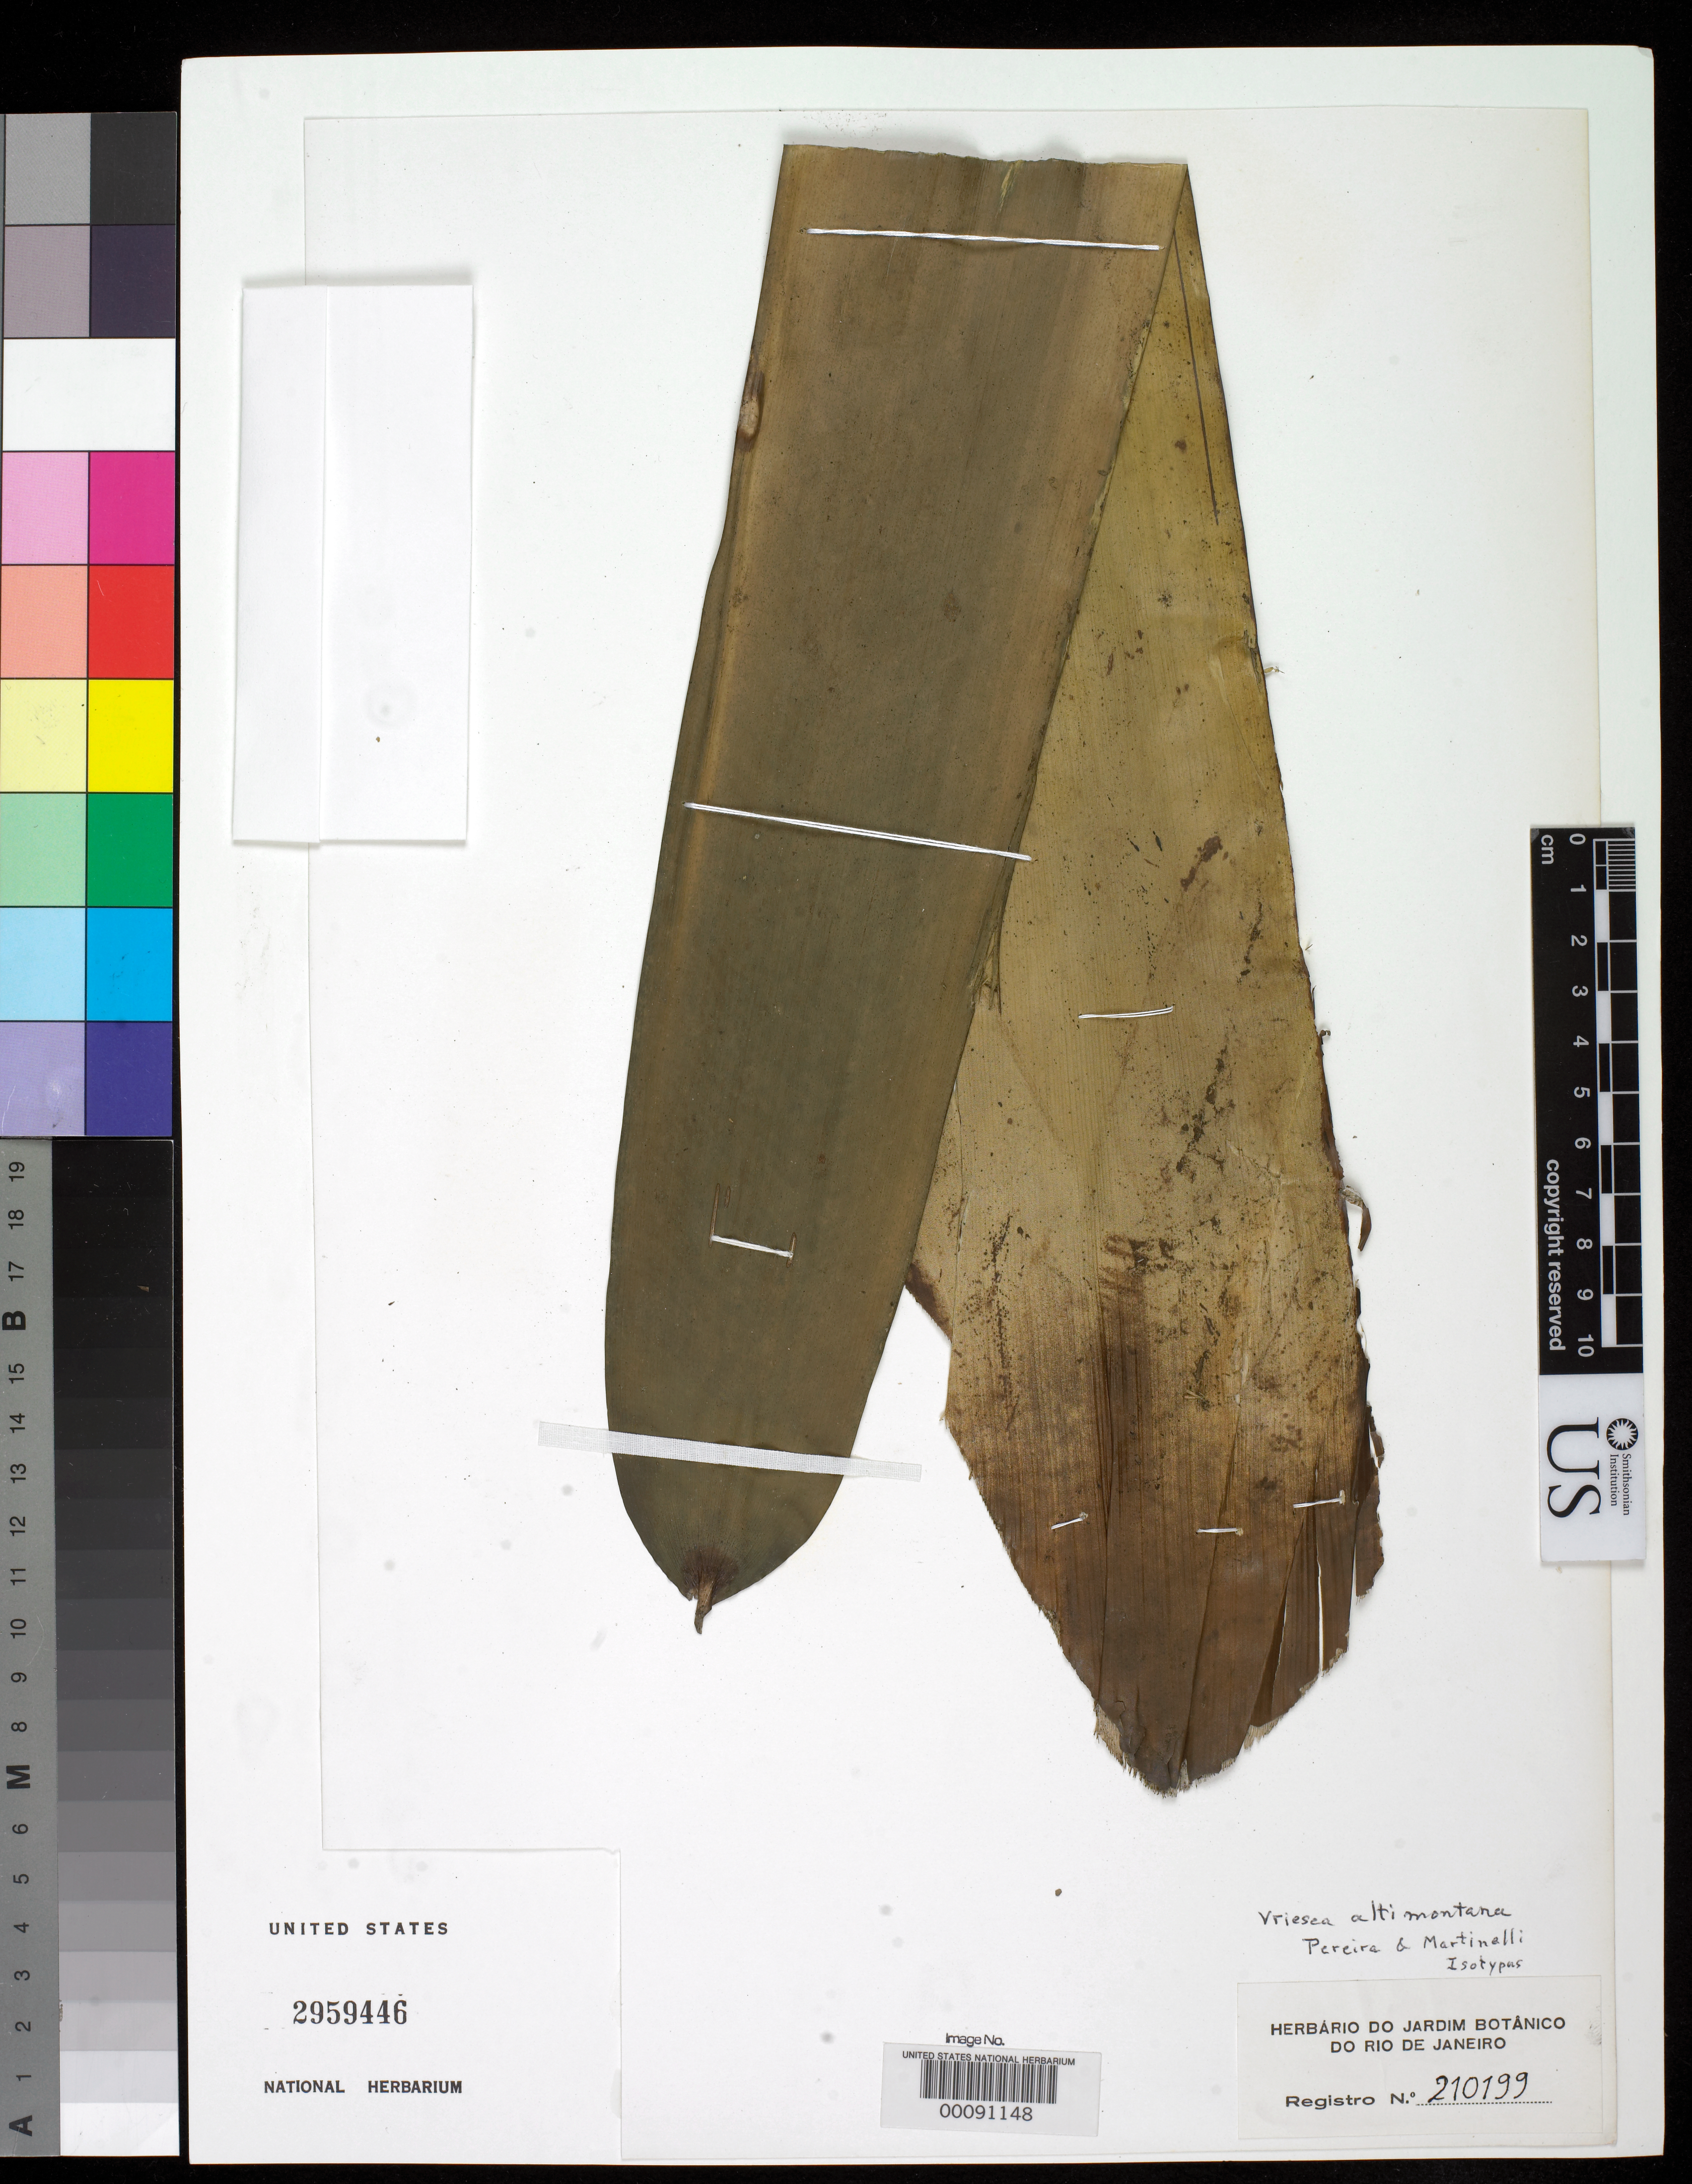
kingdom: Plantae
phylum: Tracheophyta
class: Liliopsida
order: Poales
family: Bromeliaceae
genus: Vriesea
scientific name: Vriesea altimontana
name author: E. Pereira & Martinelli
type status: Isotype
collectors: G. Martinelli & C. Farney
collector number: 8747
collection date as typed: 16 Sep 1982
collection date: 1982-09-16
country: Brazil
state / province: Rio de Janeiro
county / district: Macae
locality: Picodo frade de Macae.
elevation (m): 1100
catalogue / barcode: US 2959446